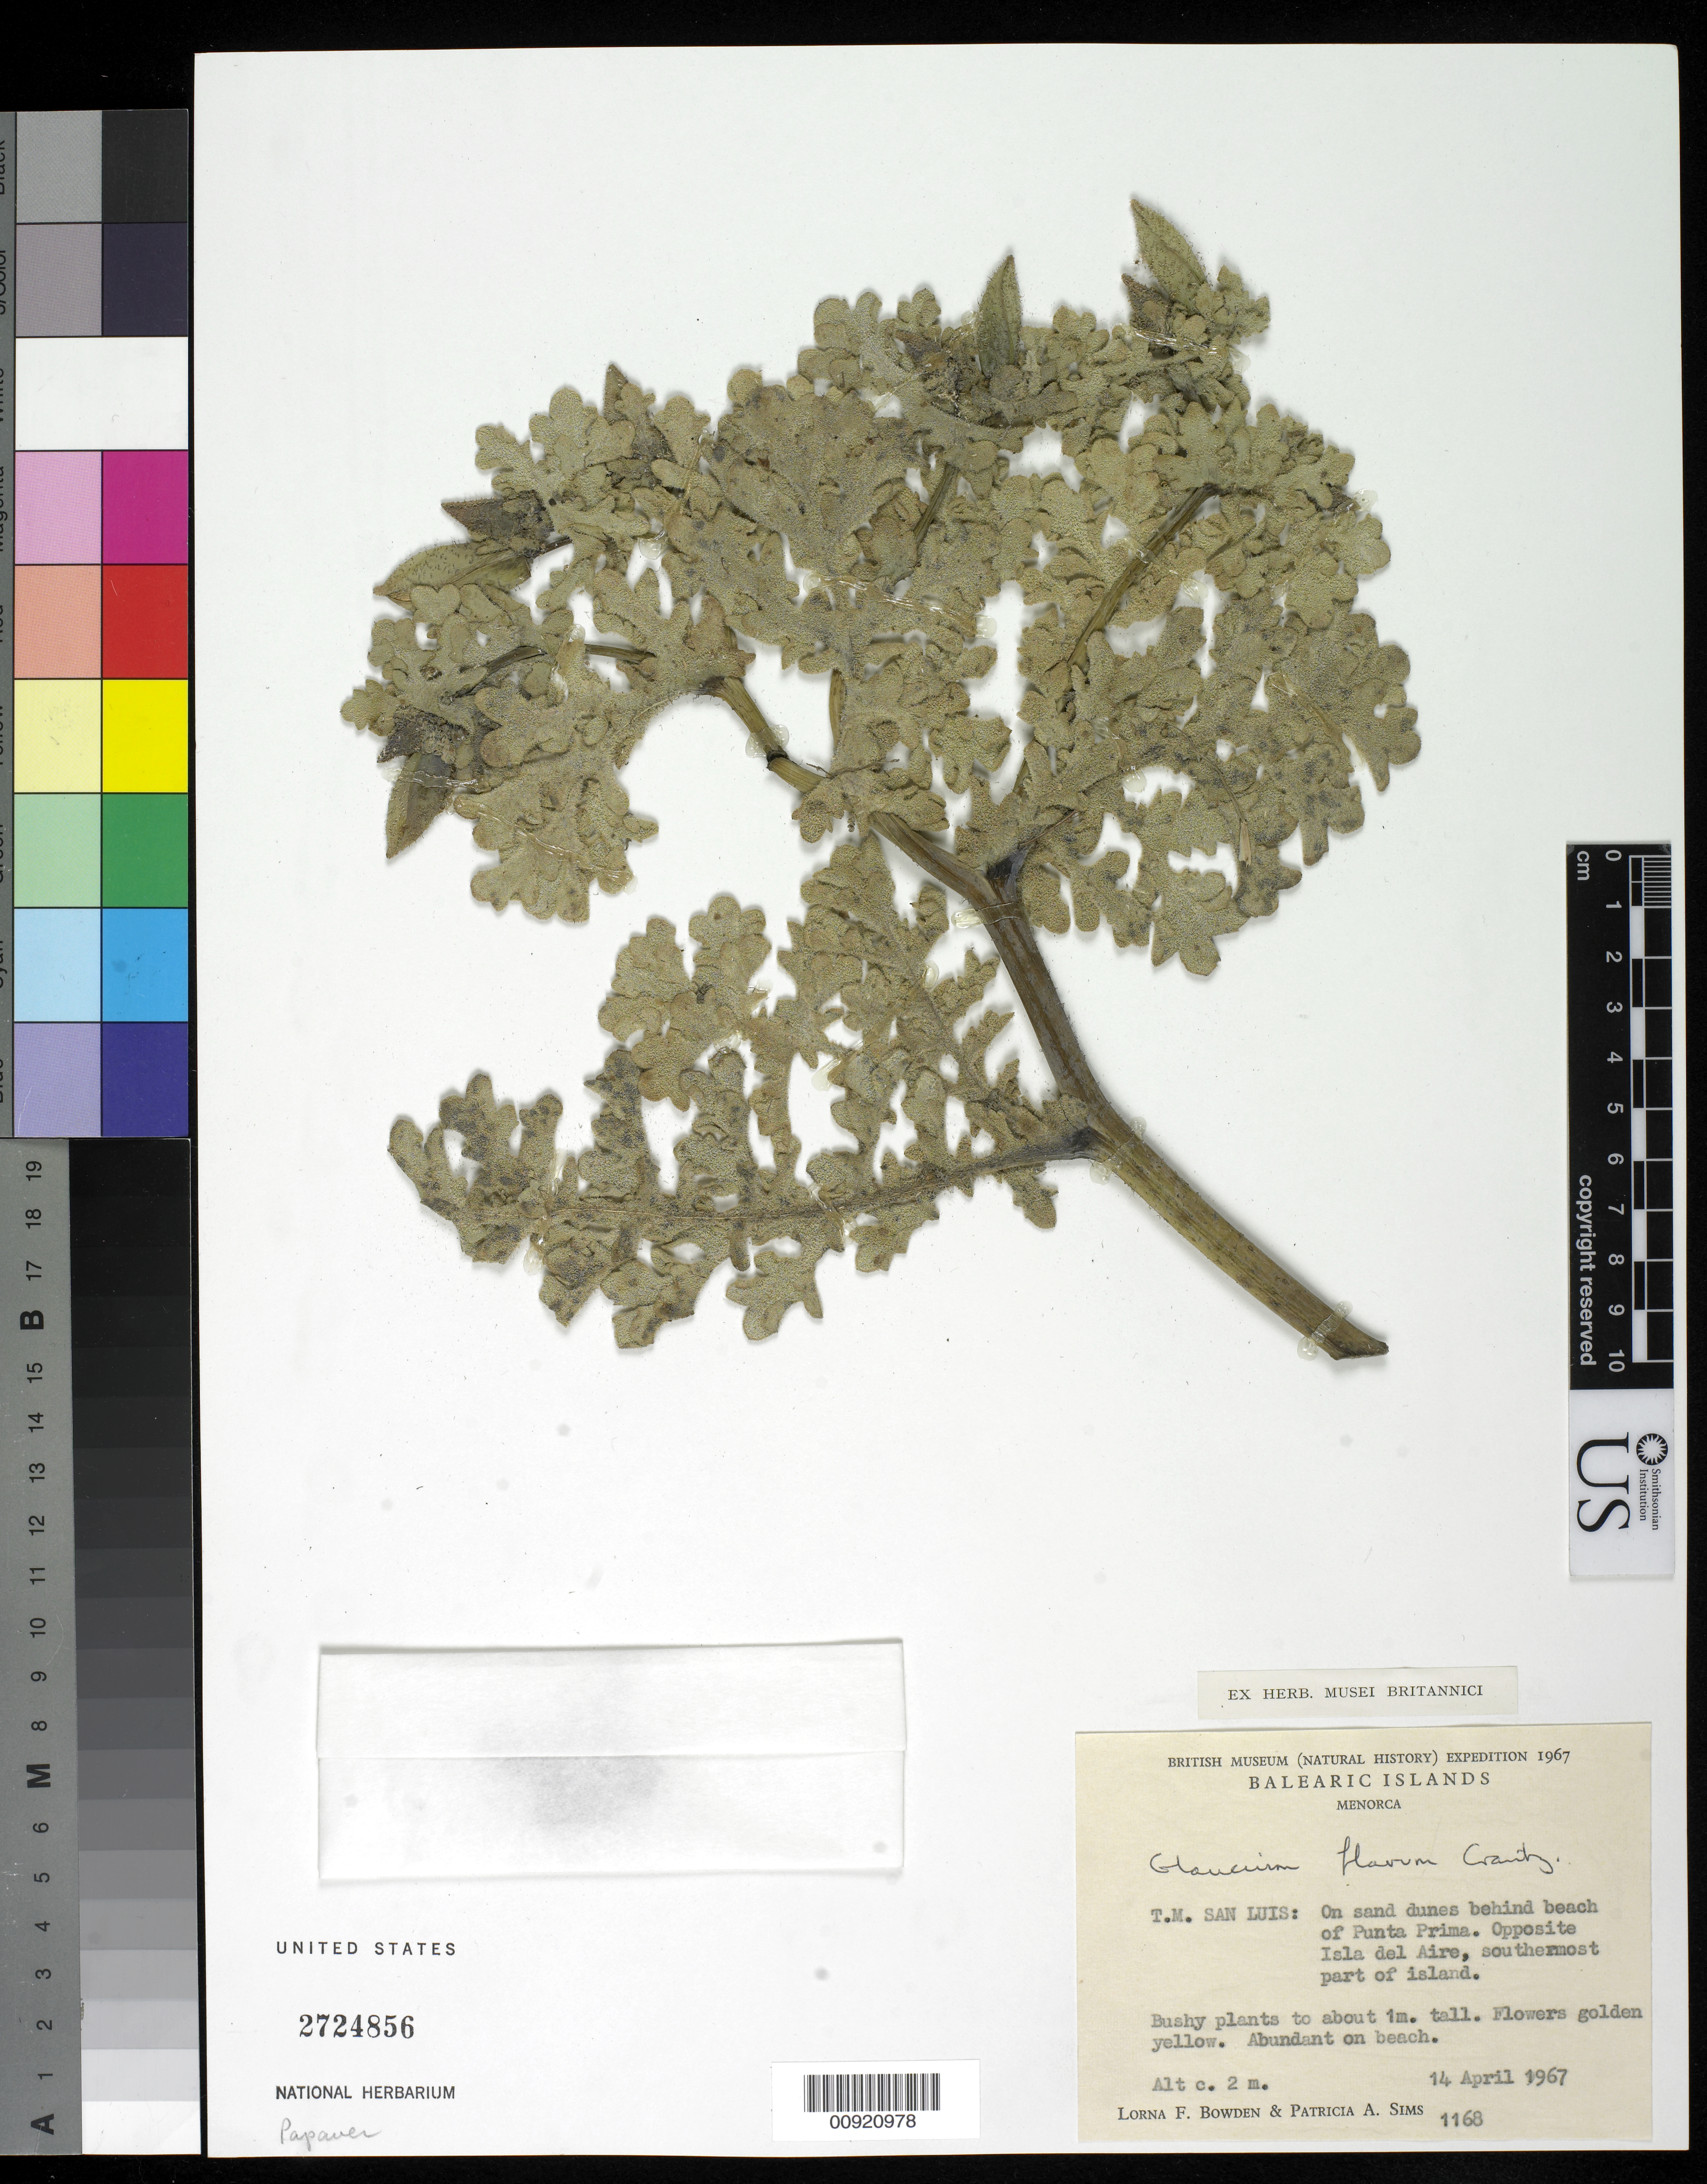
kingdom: Plantae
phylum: Tracheophyta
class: Magnoliopsida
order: Ranunculales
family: Papaveraceae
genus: Glaucium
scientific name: Glaucium flavum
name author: Crantz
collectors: L. F. Bowden & P. A. Sims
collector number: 1168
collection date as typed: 14 Apr 1967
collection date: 1967-04-14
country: Spain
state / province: Islas Baleares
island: Menorca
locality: T.M. San Luis: On sand dunes behind beach of Punta Prima. Opposite Isla del Aire, southernmost part of island.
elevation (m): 2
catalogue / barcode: US 2724856